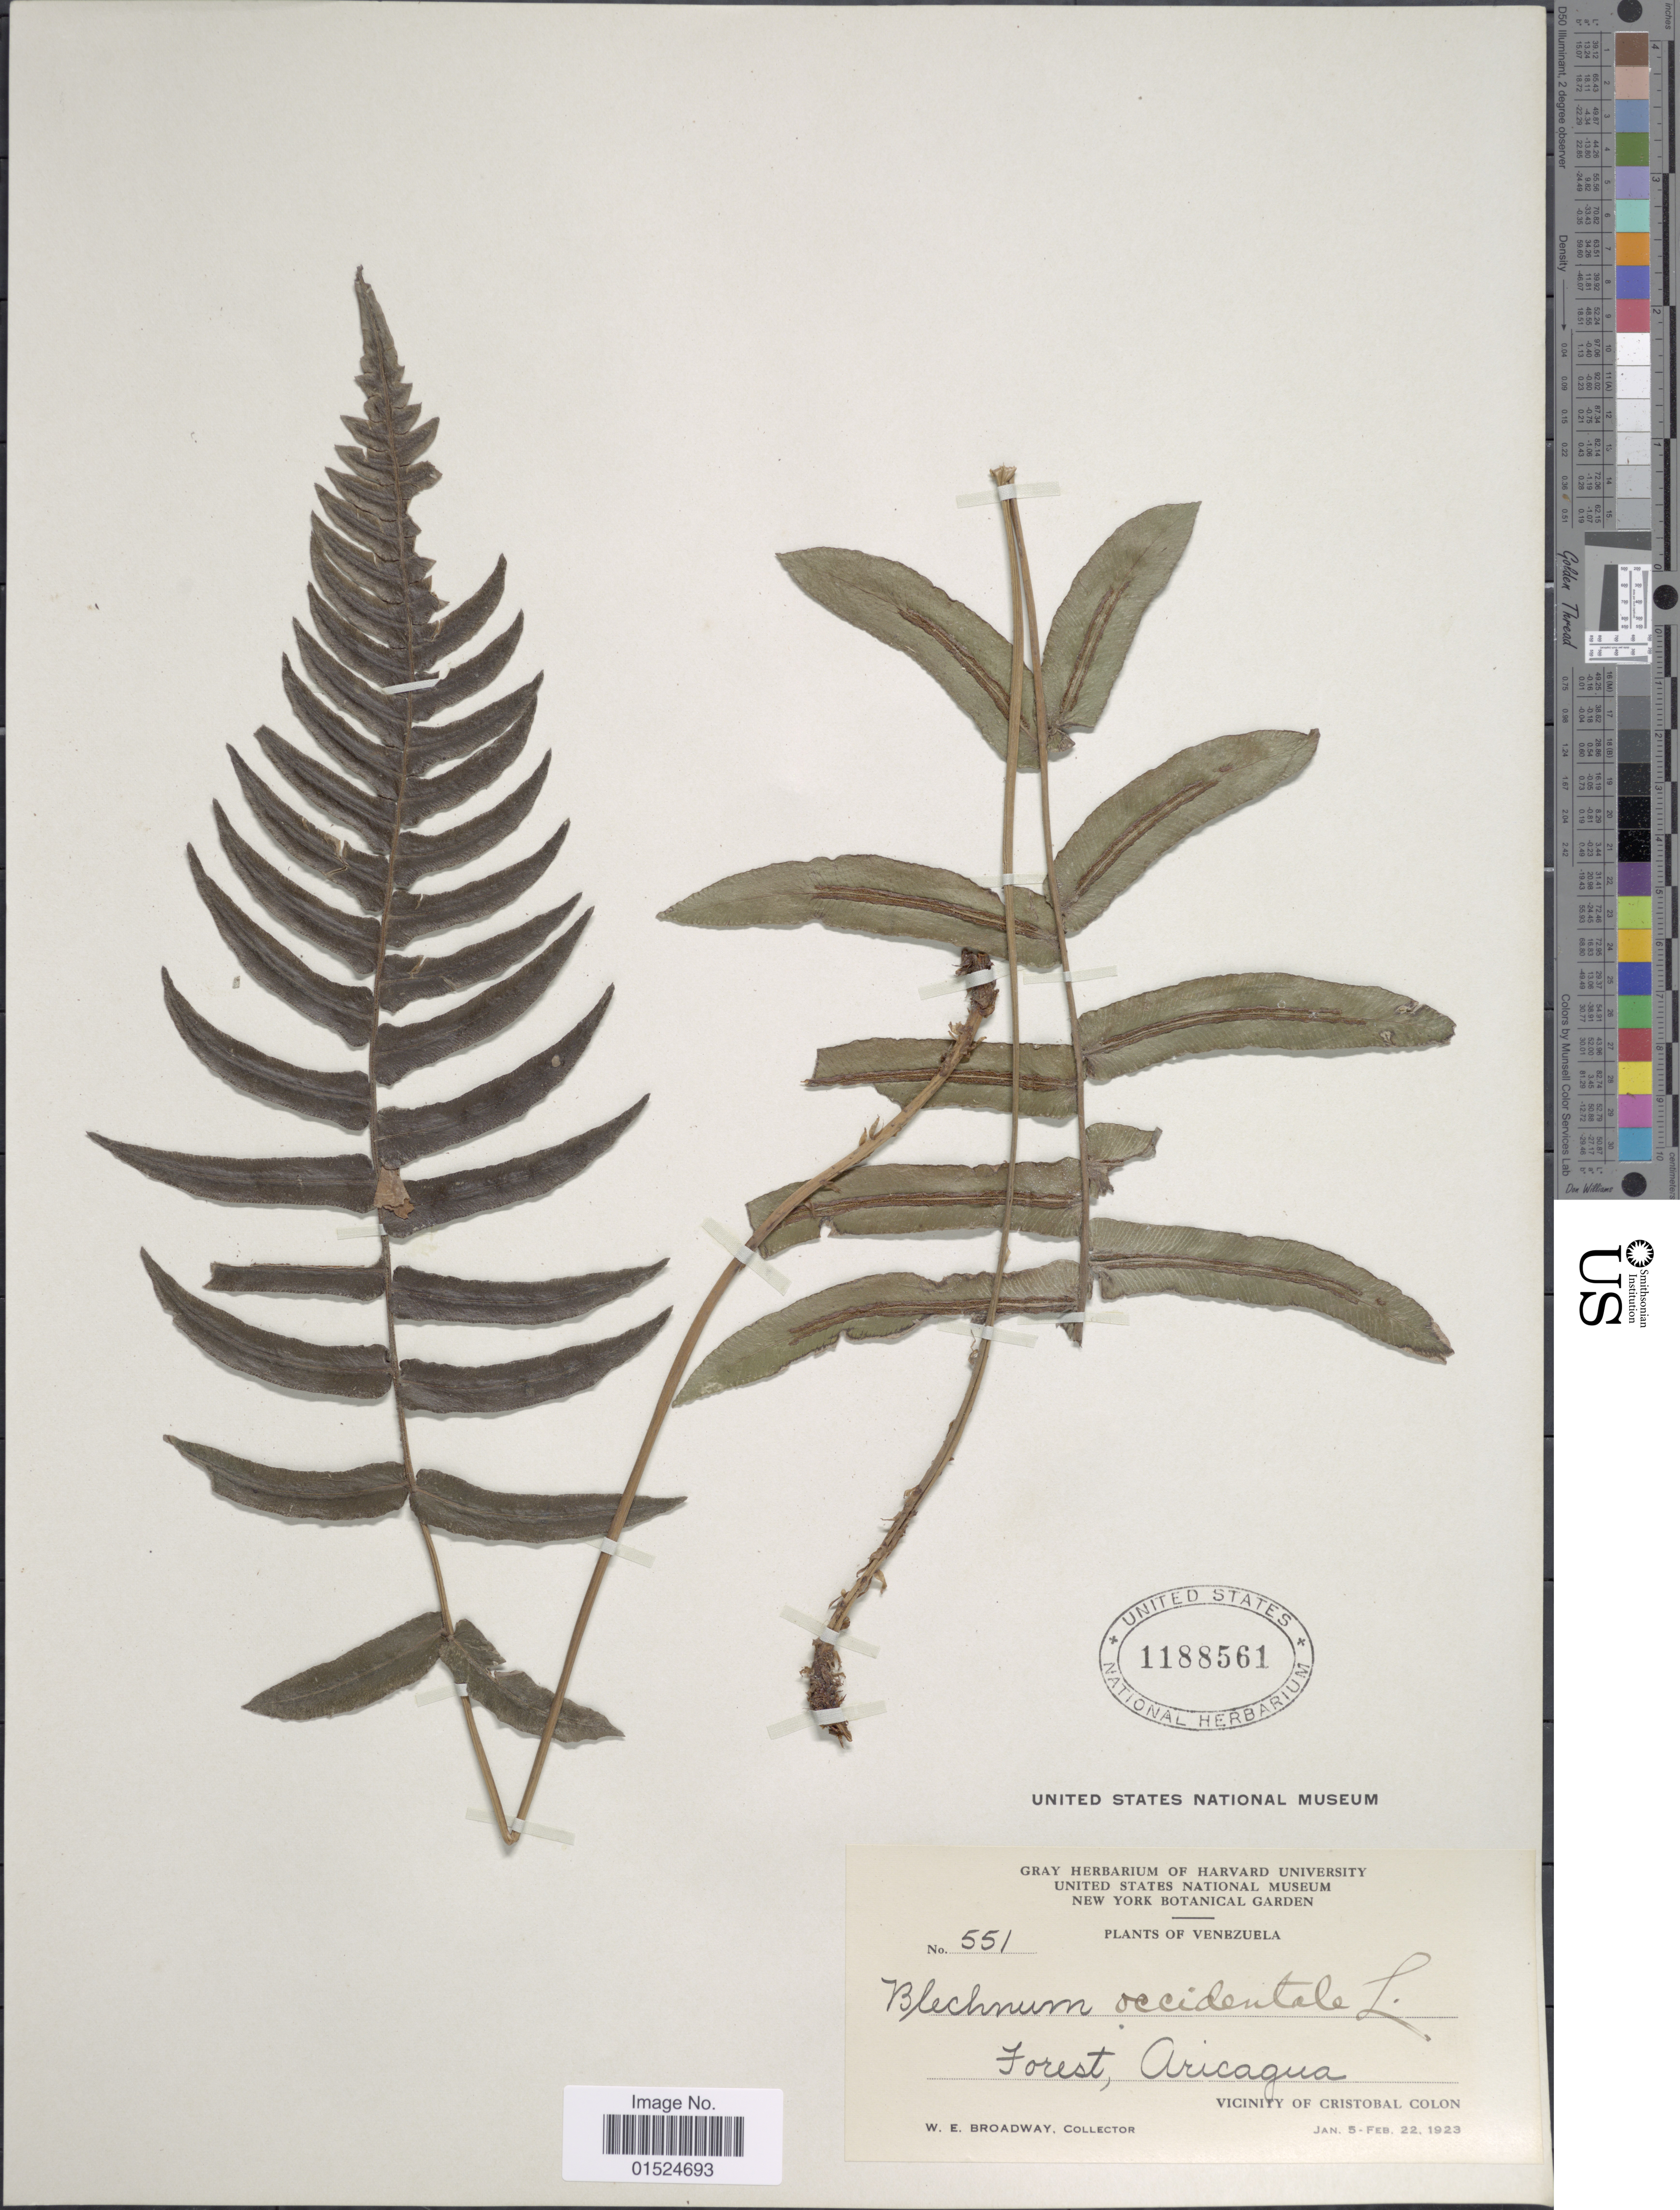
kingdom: Plantae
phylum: Tracheophyta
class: Polypodiopsida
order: Polypodiales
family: Blechnaceae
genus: Blechnum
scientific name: Blechnum falciculatum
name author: C. Presl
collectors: W. E. Broadway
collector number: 551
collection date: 1923-01-05/1923-02-22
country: Venezuela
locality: Aricagua, Vicinity of Cristobal Colon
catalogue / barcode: US 1188561